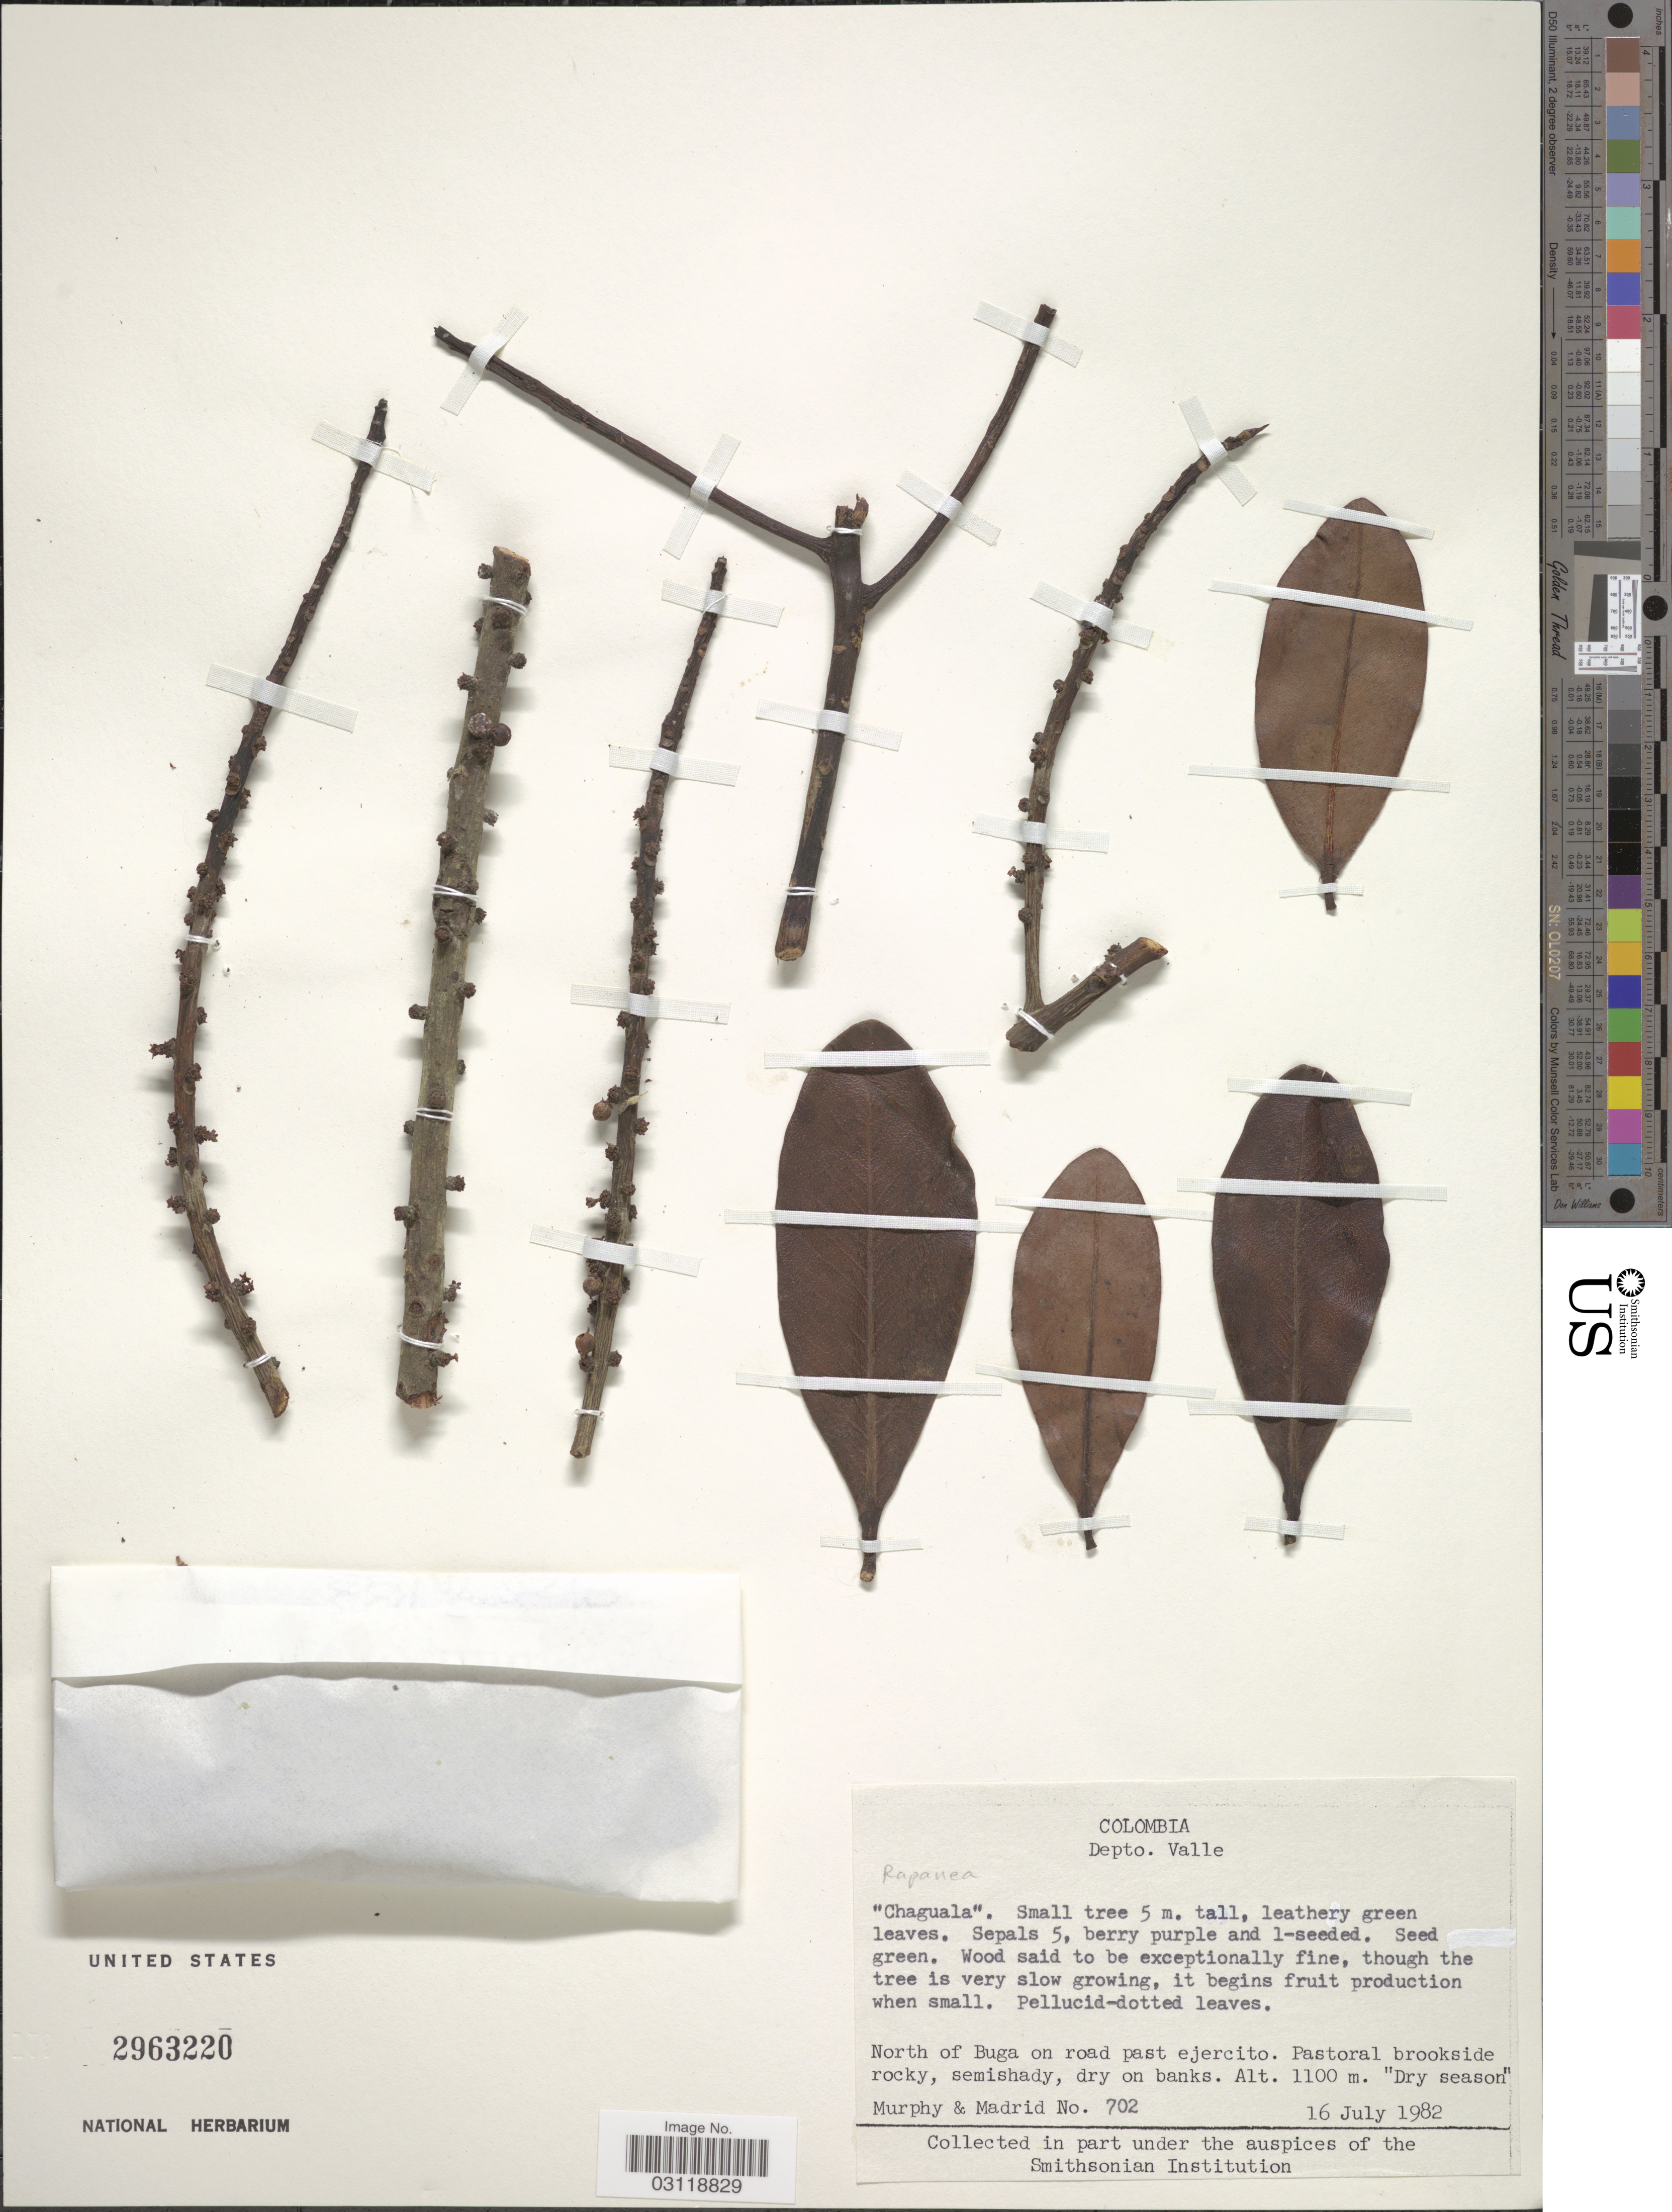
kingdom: Plantae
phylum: Tracheophyta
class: Magnoliopsida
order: Ericales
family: Primulaceae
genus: Rapanea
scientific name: Rapanea sp.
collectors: -. Murphy & -. Madrid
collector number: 702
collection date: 1982-07-16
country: Colombia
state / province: Valle del Cauca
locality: Depto. Valle. North of Bagua on road past ejercito.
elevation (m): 1100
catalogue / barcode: US 2963220